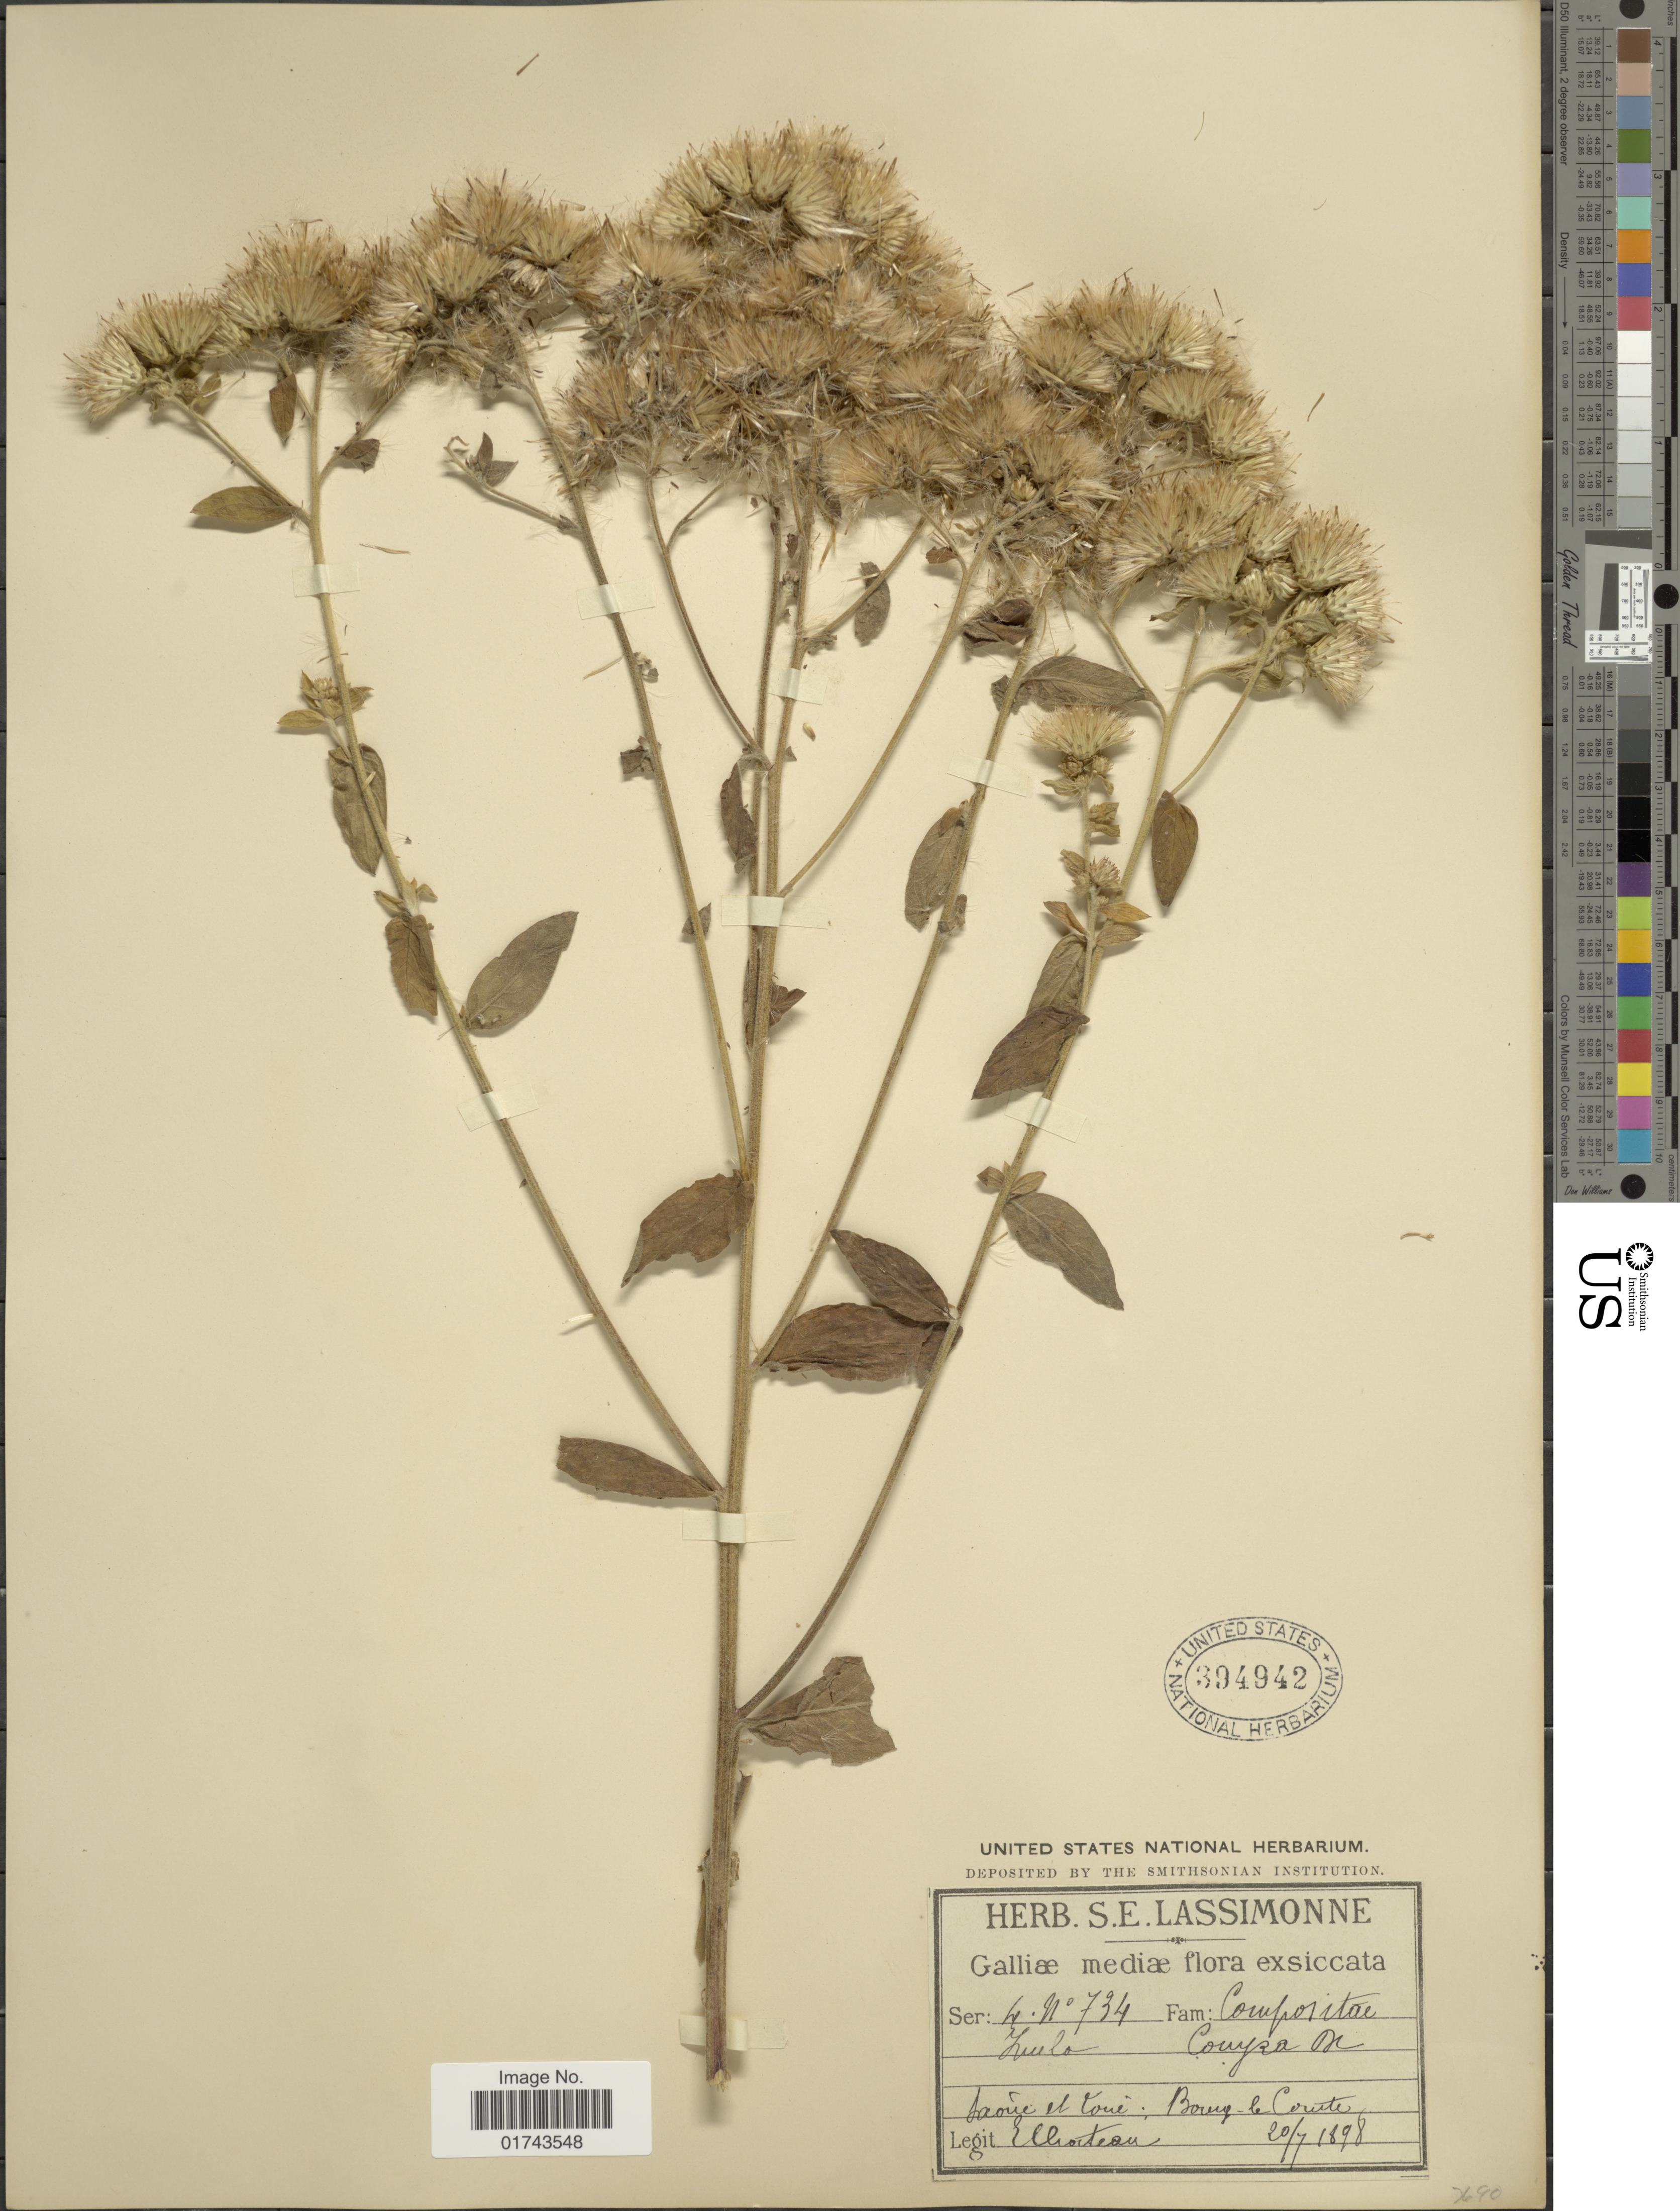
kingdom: Plantae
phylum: Tracheophyta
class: Magnoliopsida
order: Asterales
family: Asteraceae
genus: Inula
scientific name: Inula conyzae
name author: (Griess.) DC.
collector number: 734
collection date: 1898-07-20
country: France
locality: Galliae mediae, Saoue el youe: Boug le Coute [interpreted]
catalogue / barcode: US 394942